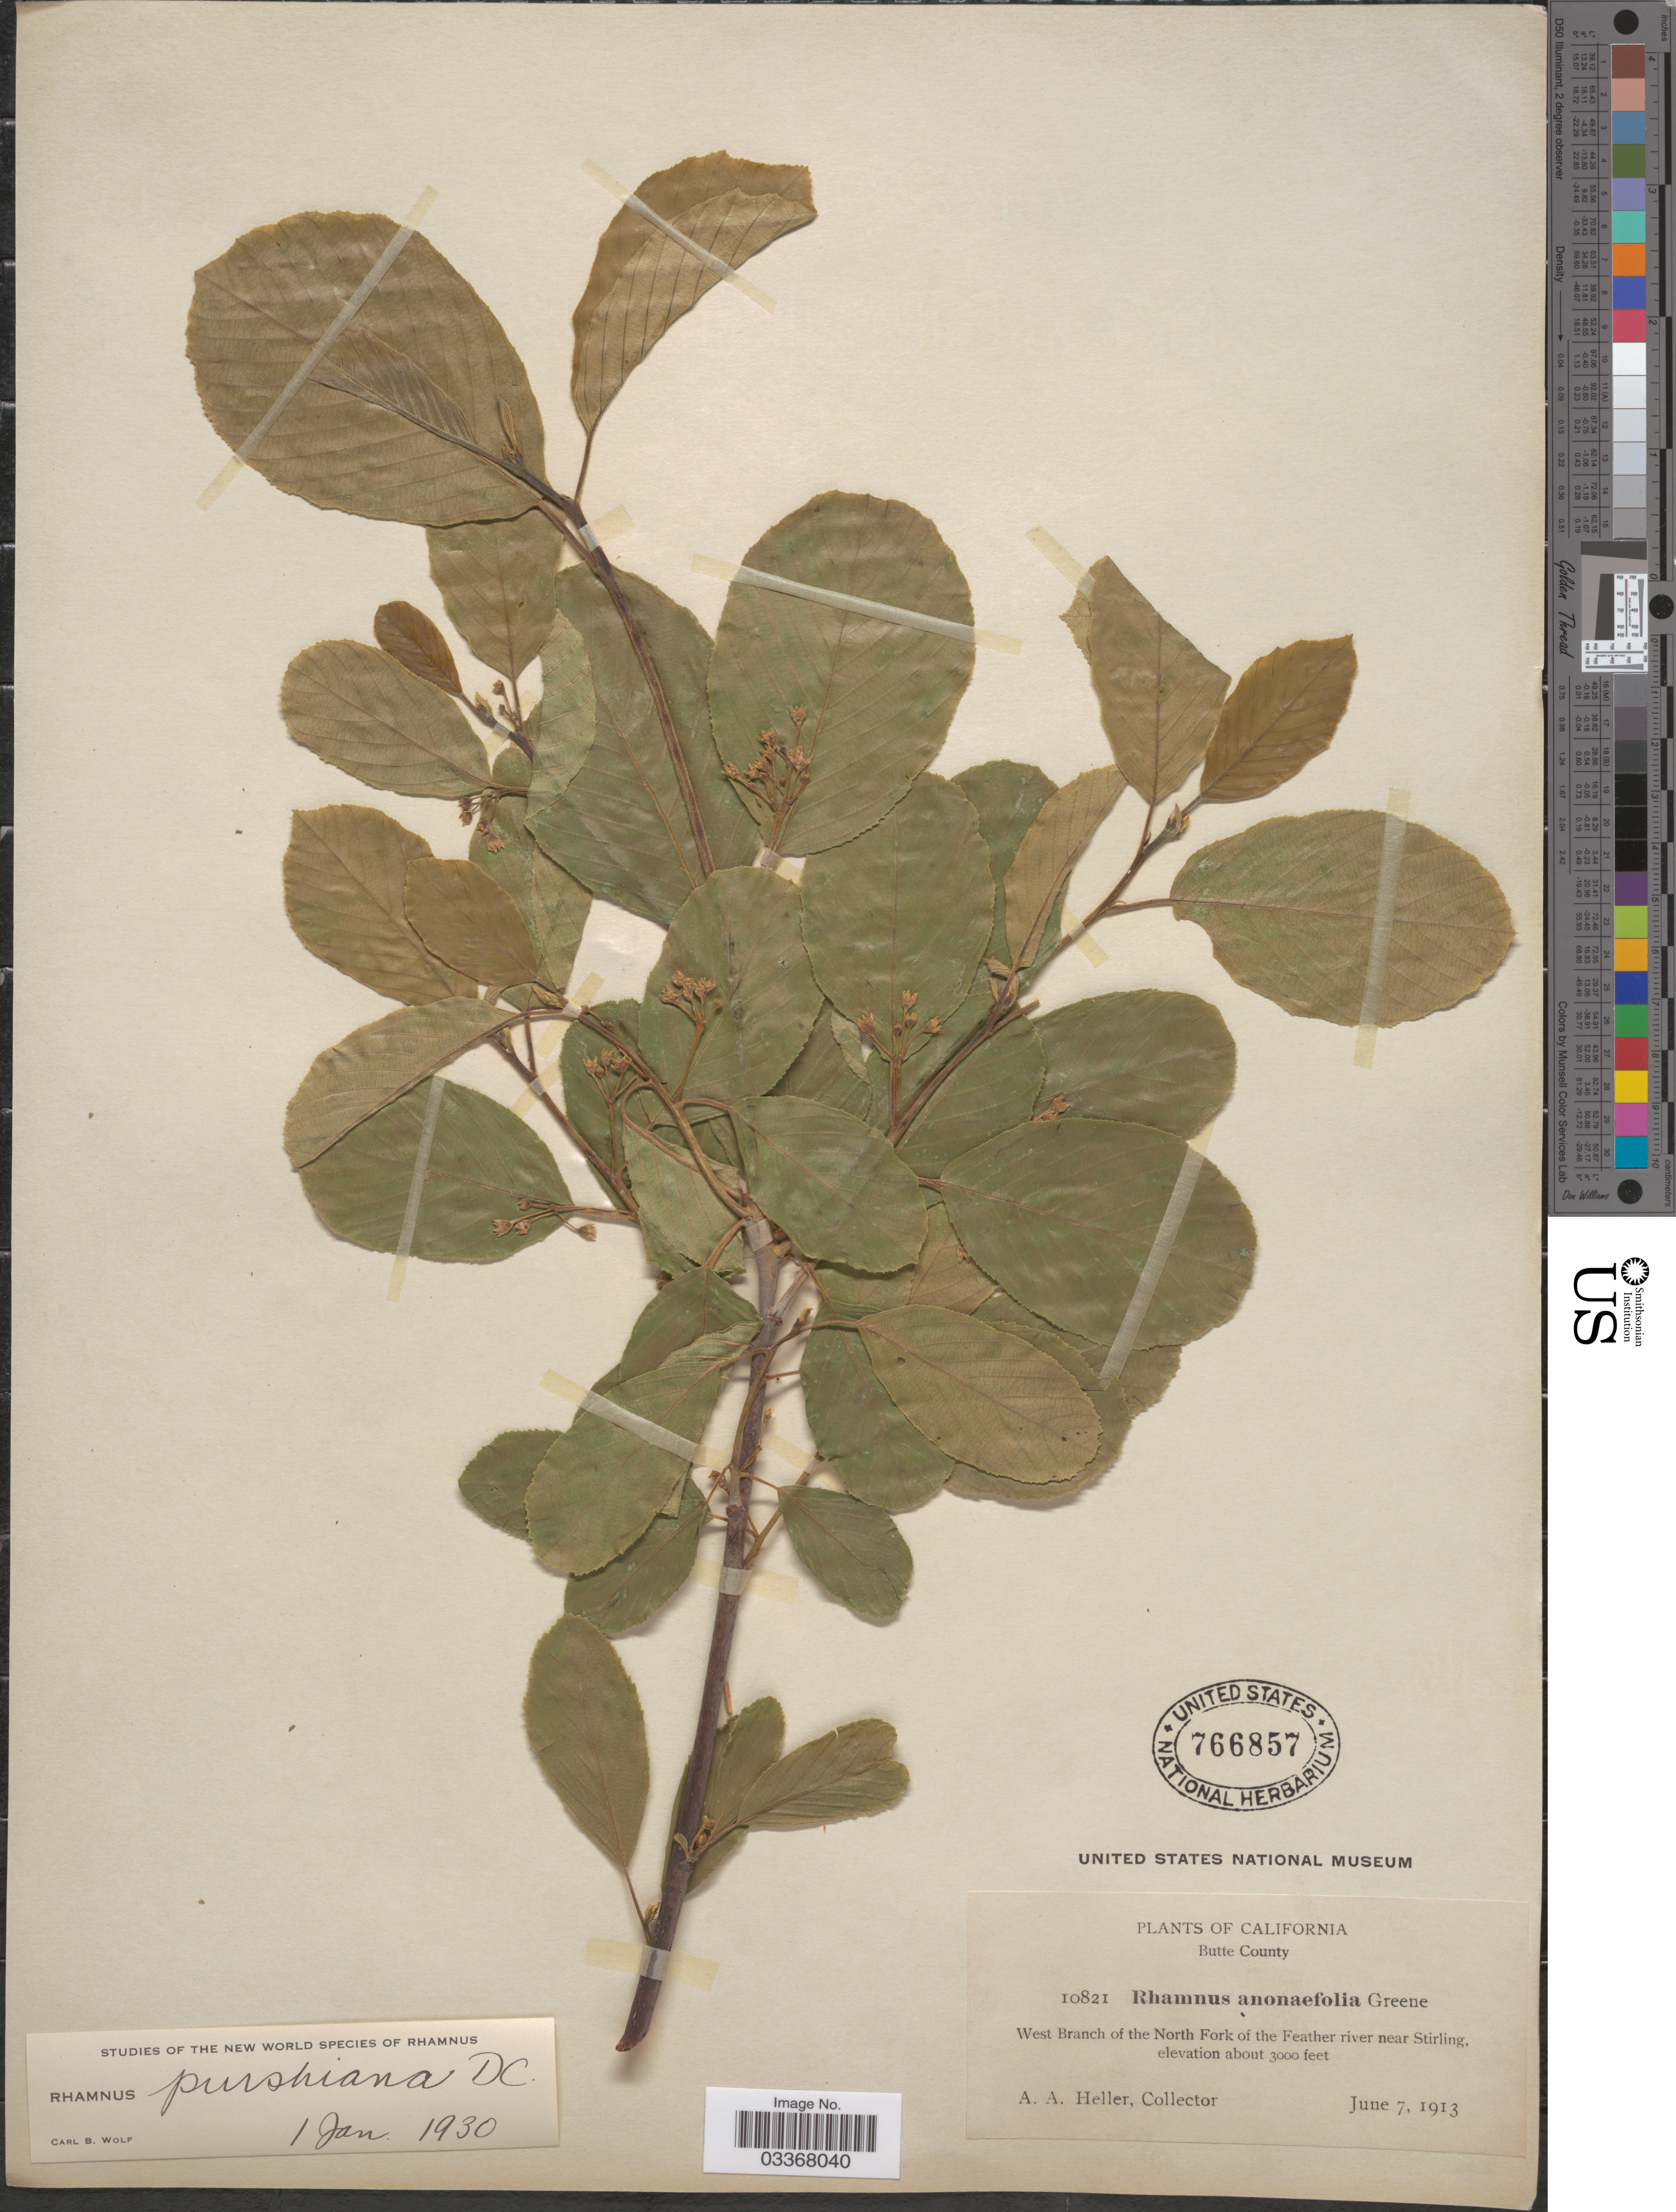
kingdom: Plantae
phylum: Tracheophyta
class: Magnoliopsida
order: Rosales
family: Rhamnaceae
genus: Frangula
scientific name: Frangula purshiana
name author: (DC.) A. Gray ex J.G. Cooper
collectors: A. A. Heller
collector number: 10821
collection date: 1913-06-07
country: United States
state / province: California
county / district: Butte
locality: Butte County, West Branch of the North Fork of the Feather river near Stirling.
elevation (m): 914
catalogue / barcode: US 766857